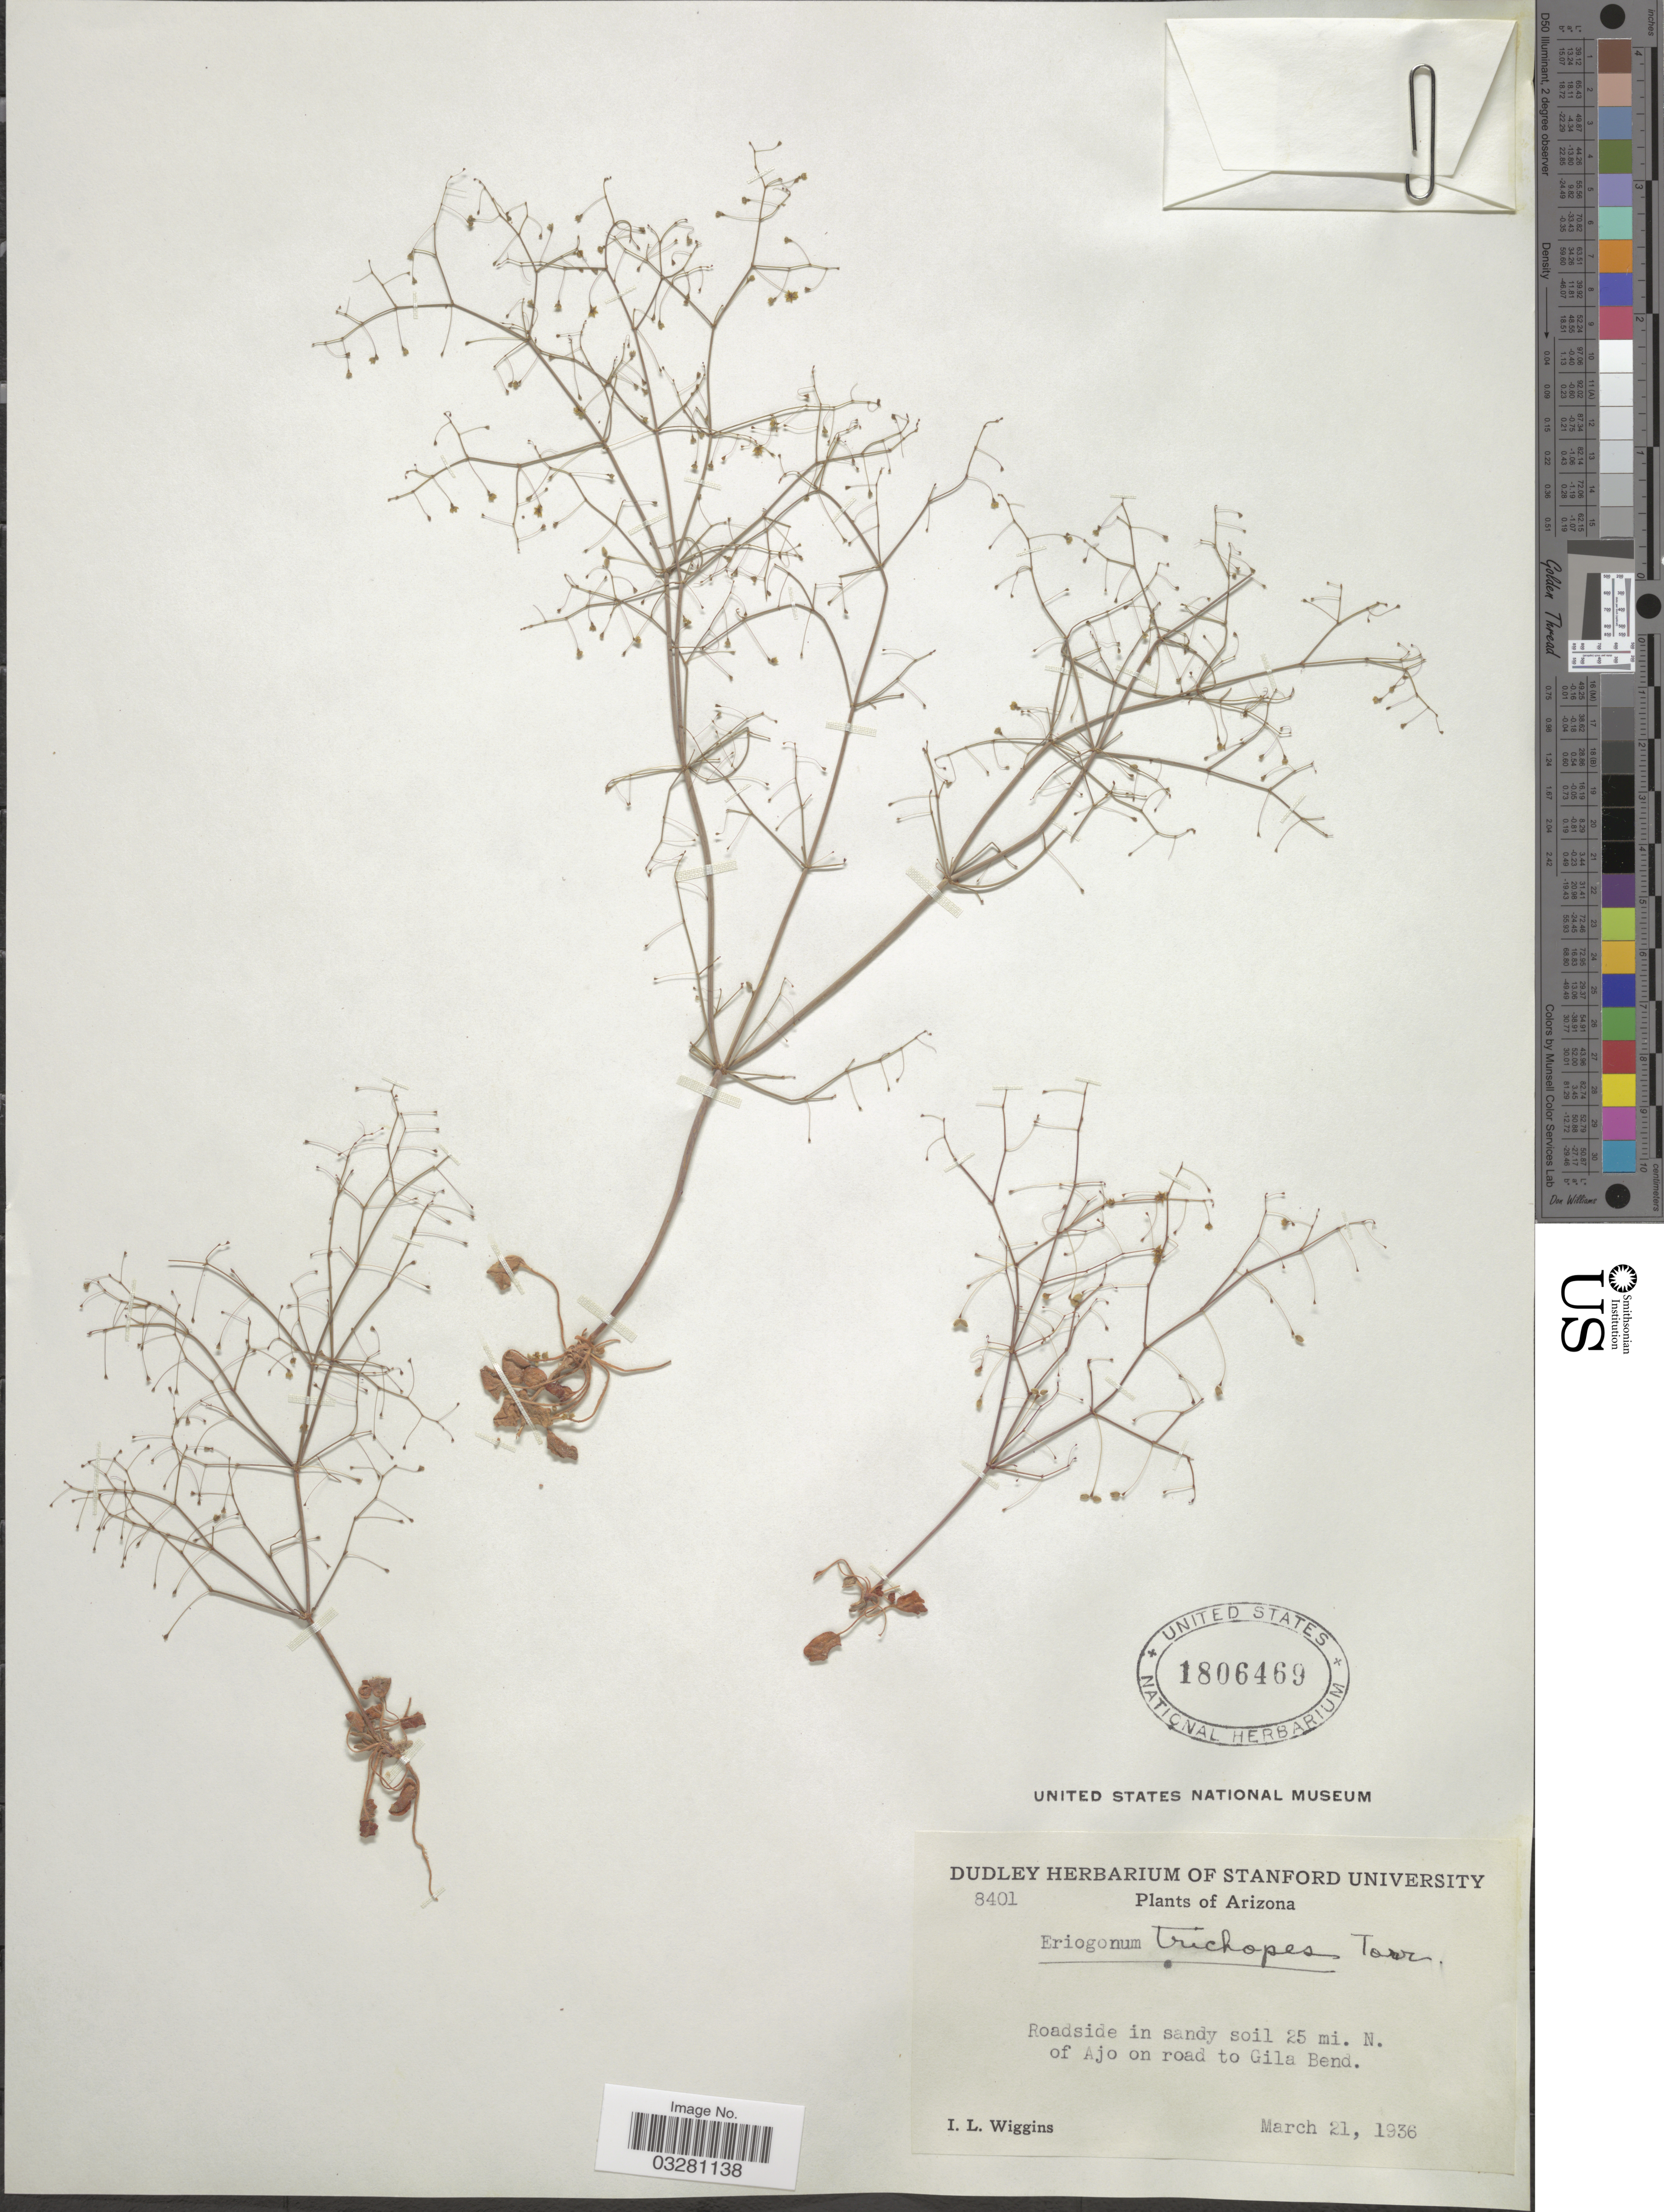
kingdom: Plantae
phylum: Tracheophyta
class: Magnoliopsida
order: Caryophyllales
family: Polygonaceae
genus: Eriogonum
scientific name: Eriogonum trichopes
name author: Torr.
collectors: I. L. Wiggins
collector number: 8401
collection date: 1936-03-21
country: United States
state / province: Arizona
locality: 25 mi. N. of Ajo on road to Gila Bend.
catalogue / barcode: US 1806469